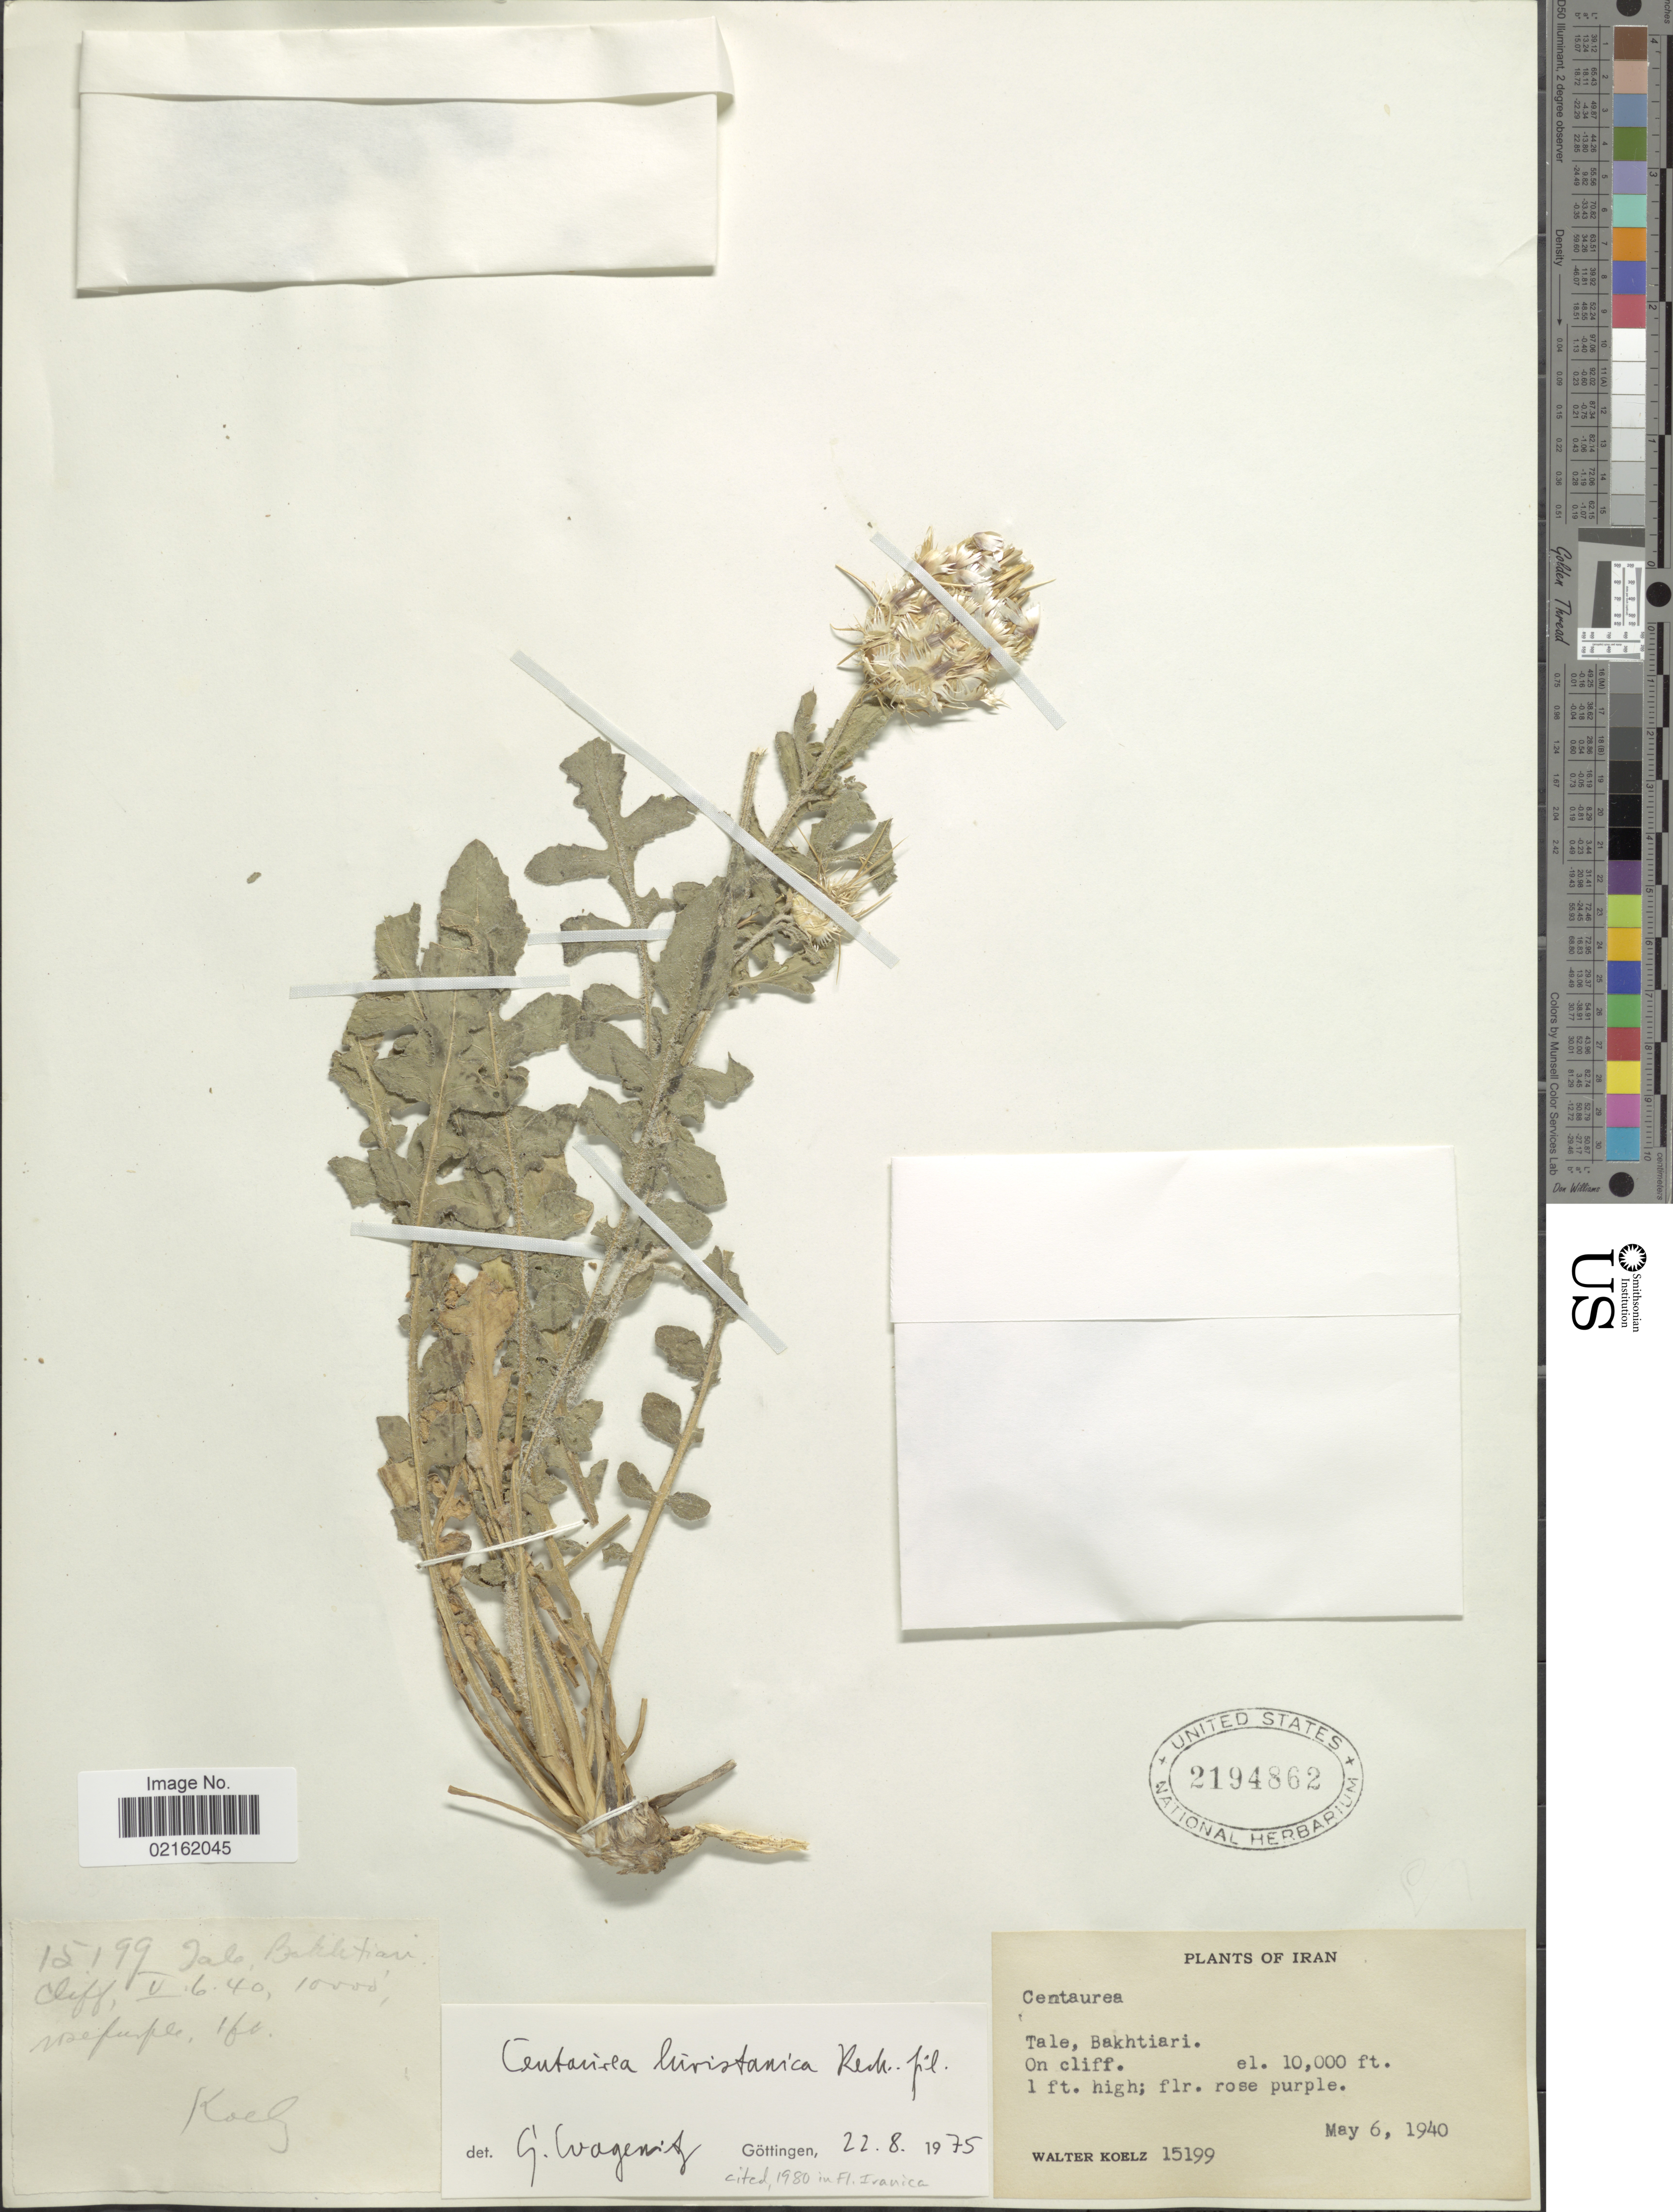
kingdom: Plantae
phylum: Tracheophyta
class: Magnoliopsida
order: Asterales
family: Asteraceae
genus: Centaurea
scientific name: Centaurea luristanica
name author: Rech. f.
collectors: W. N. Koelz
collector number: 15199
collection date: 1940-05-06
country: Iran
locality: Tale, Bakhtiari, on Cliff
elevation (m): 3048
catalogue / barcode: US 2194862